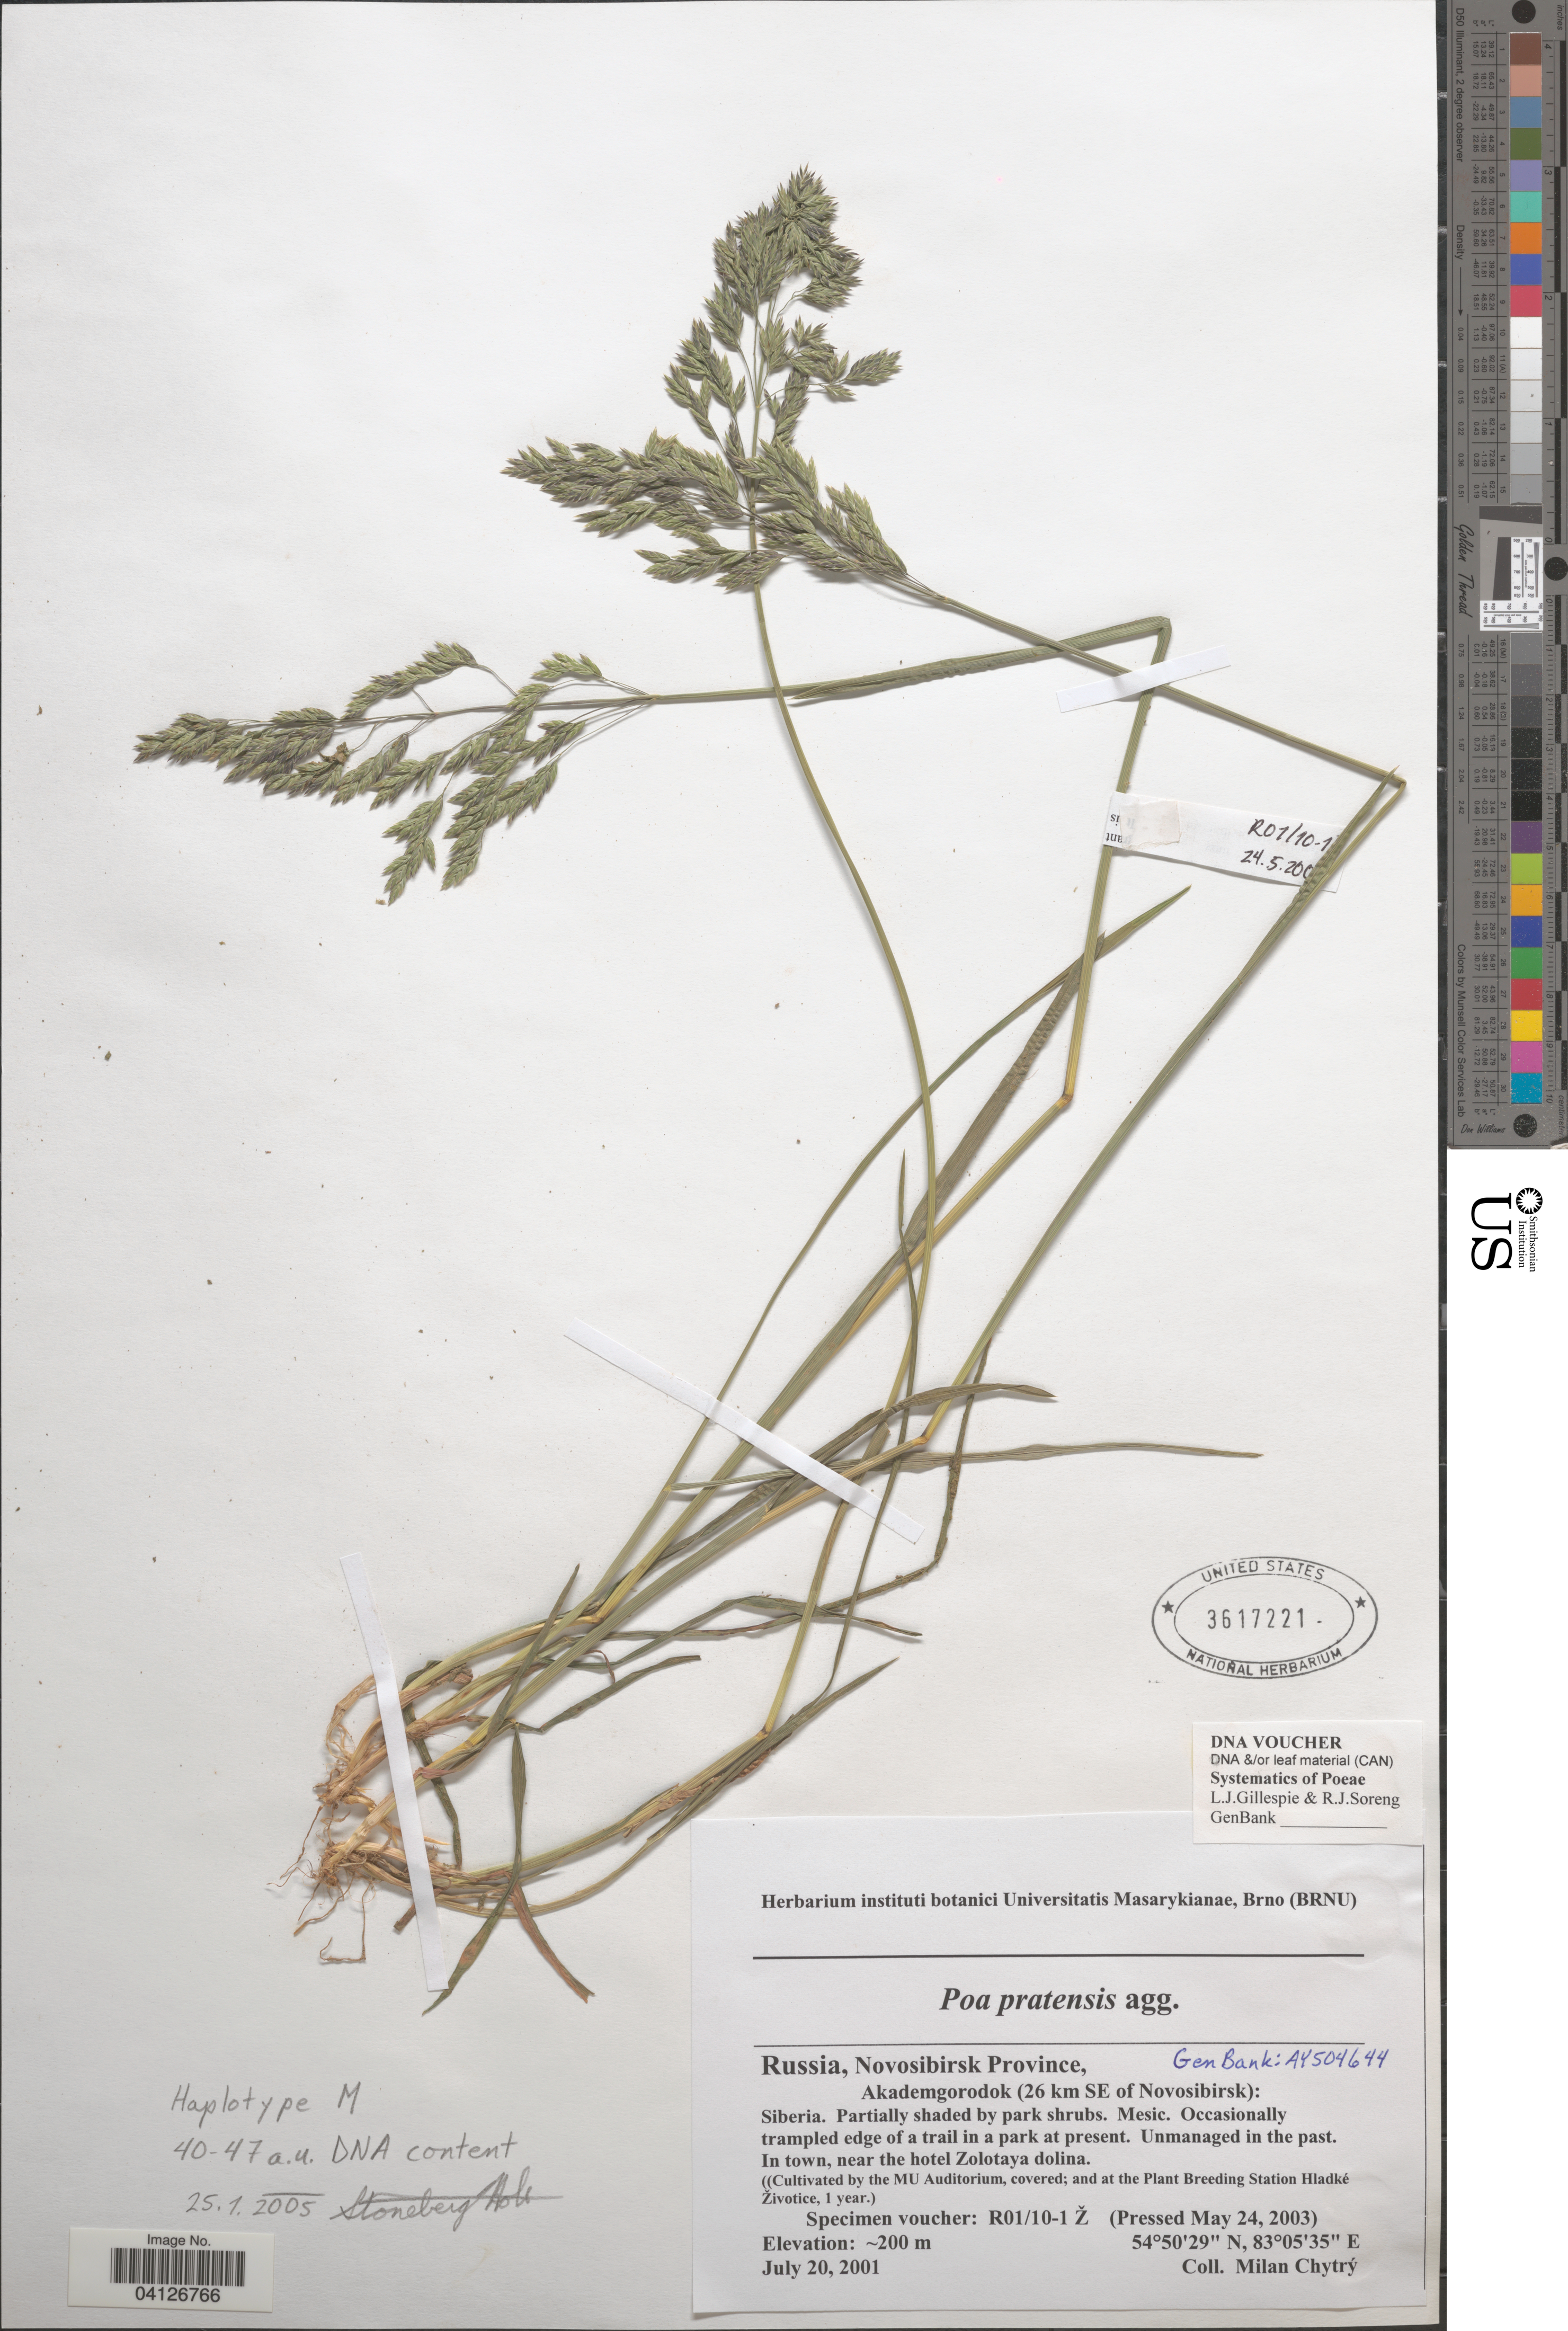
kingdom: Plantae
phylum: Tracheophyta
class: Liliopsida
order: Poales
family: Poaceae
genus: Poa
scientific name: Poa pratensis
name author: L.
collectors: Ex herb. instituti botanici Universitatis Masarykianae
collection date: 2003-05-24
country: Czechia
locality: (Cultivated by the MU Auditorium, covered; and at the Plant Breeding Station Hladké Životice, 1 year.).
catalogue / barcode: US 3617221